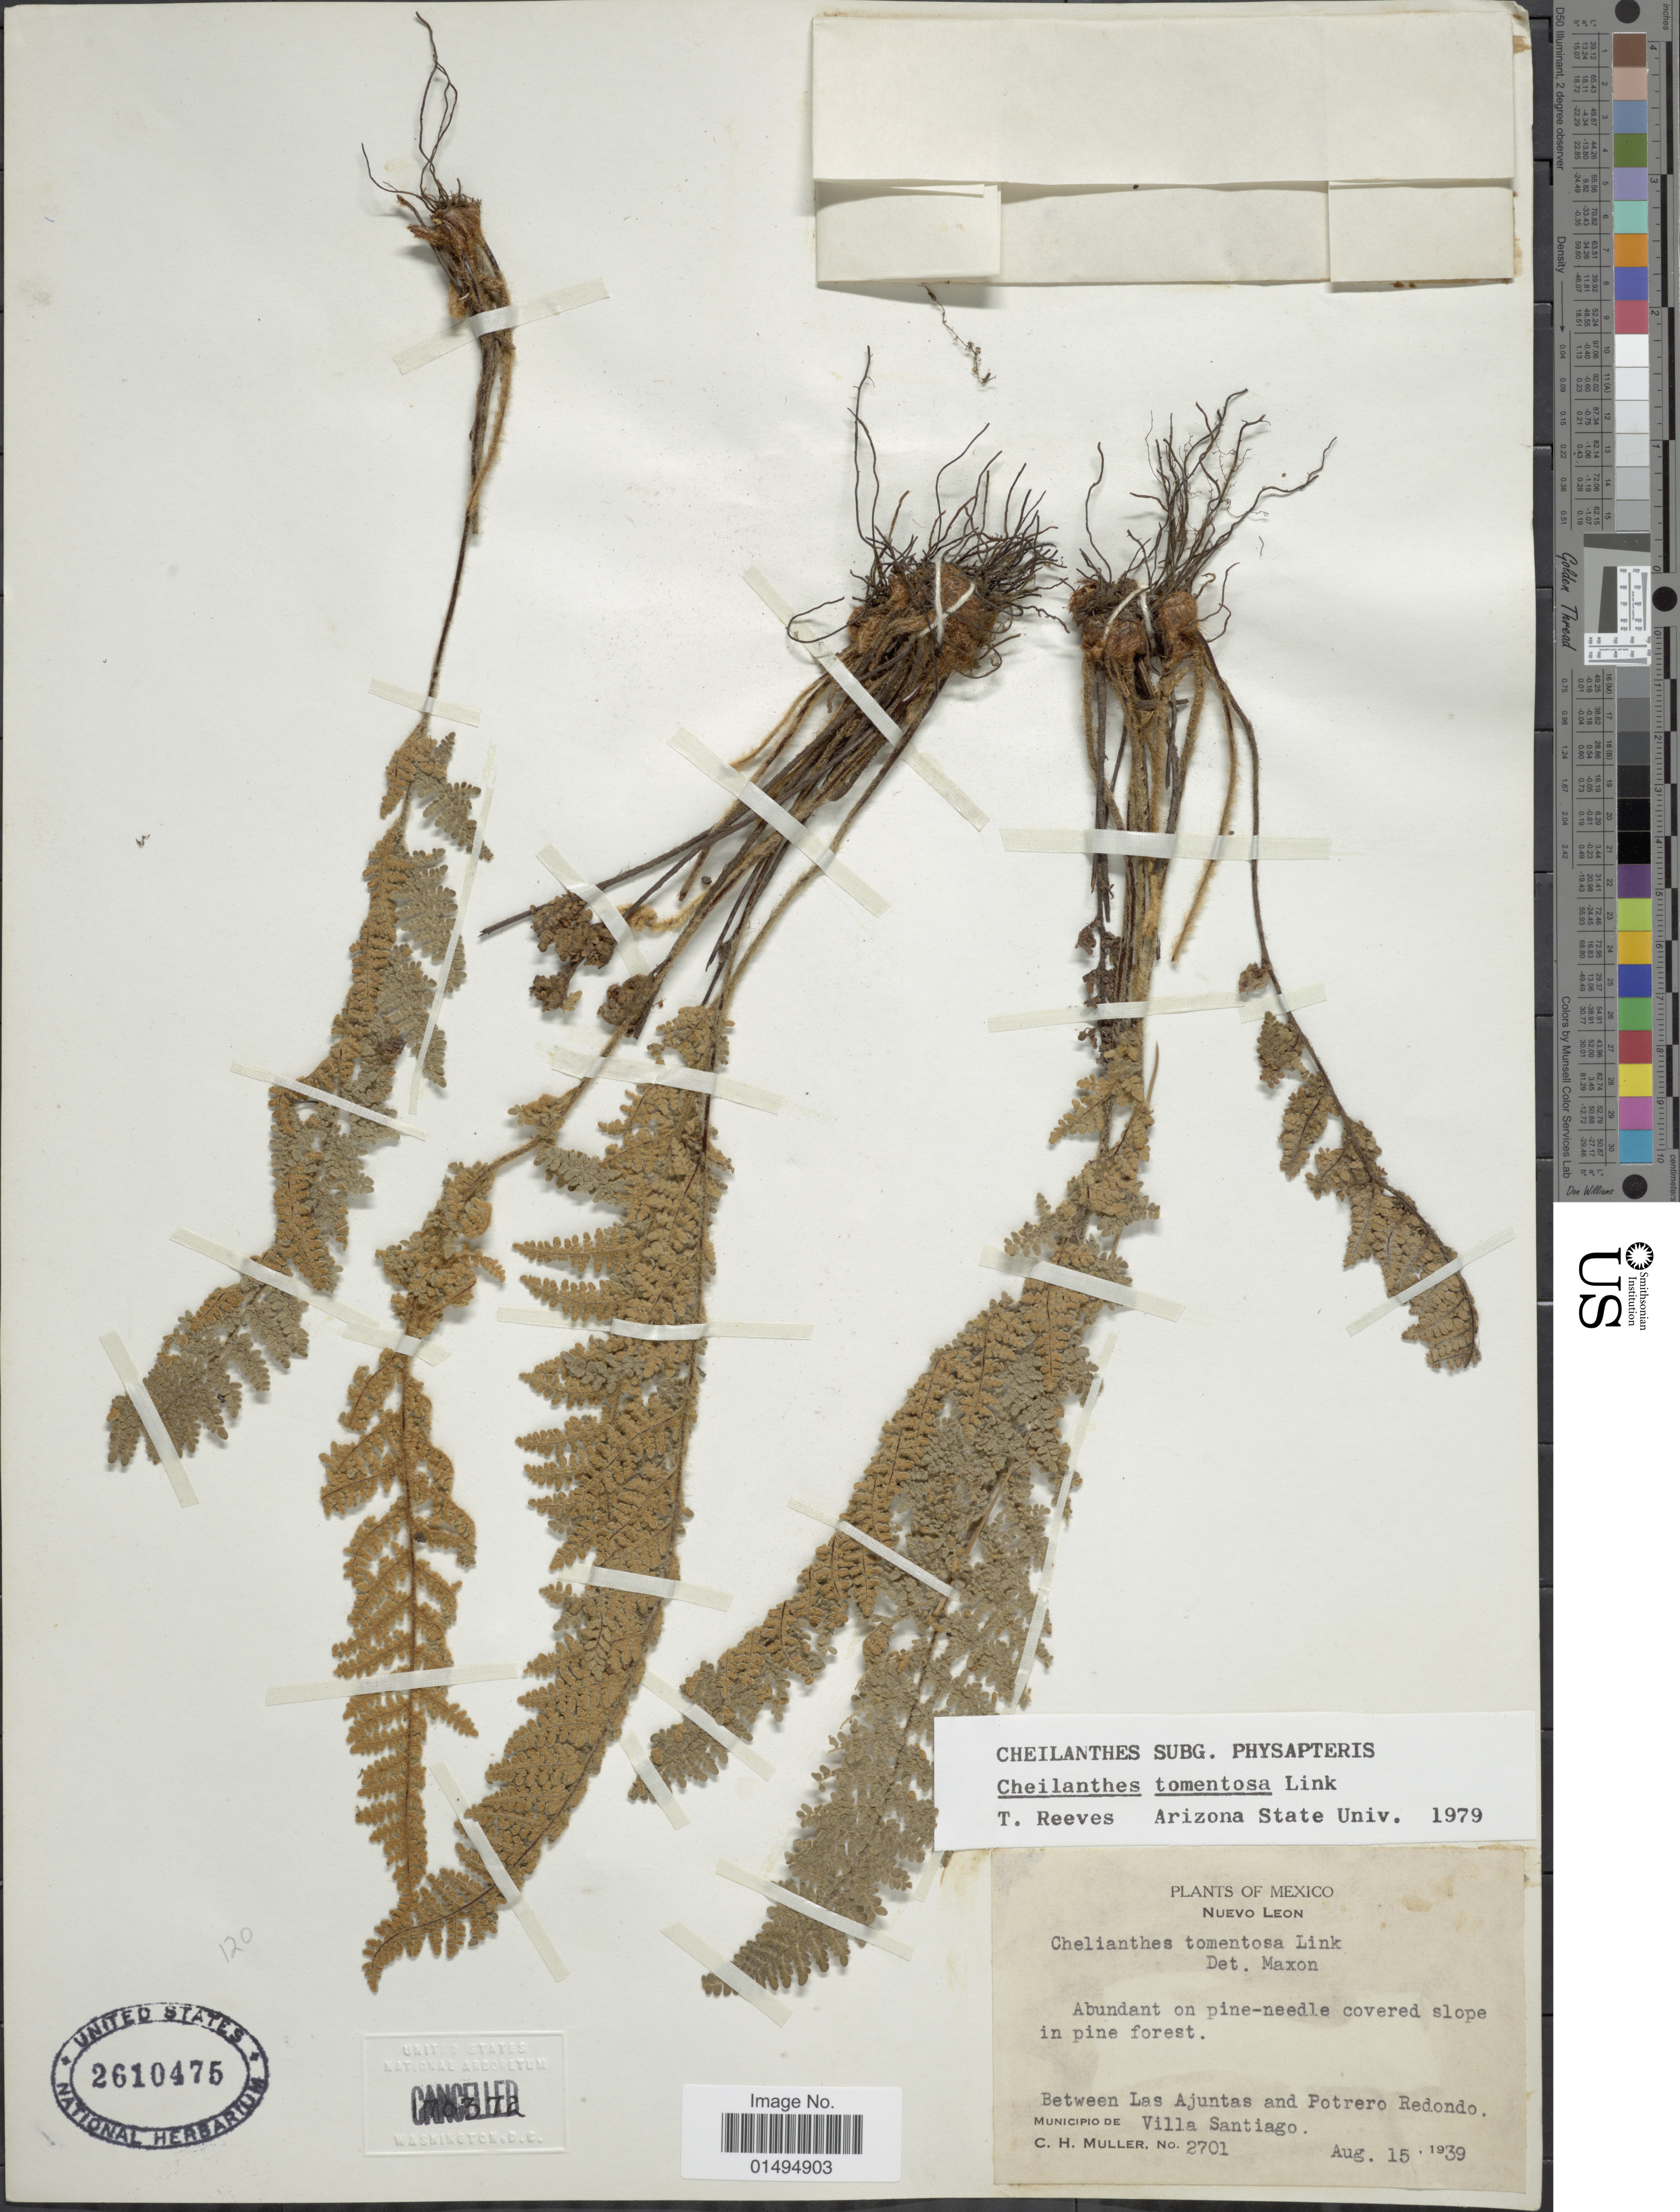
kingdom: Plantae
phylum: Tracheophyta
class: Polypodiopsida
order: Polypodiales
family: Pteridaceae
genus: Myriopteris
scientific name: Myriopteris tomentosa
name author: (Link) Fée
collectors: C. H. Müller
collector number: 2701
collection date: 1939-08-15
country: Mexico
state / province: Nuevo León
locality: Between Las Ajuntas and Potrero Redondo, Municipio de Villa Santiago. Nuevo Leon.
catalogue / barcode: US 2610475